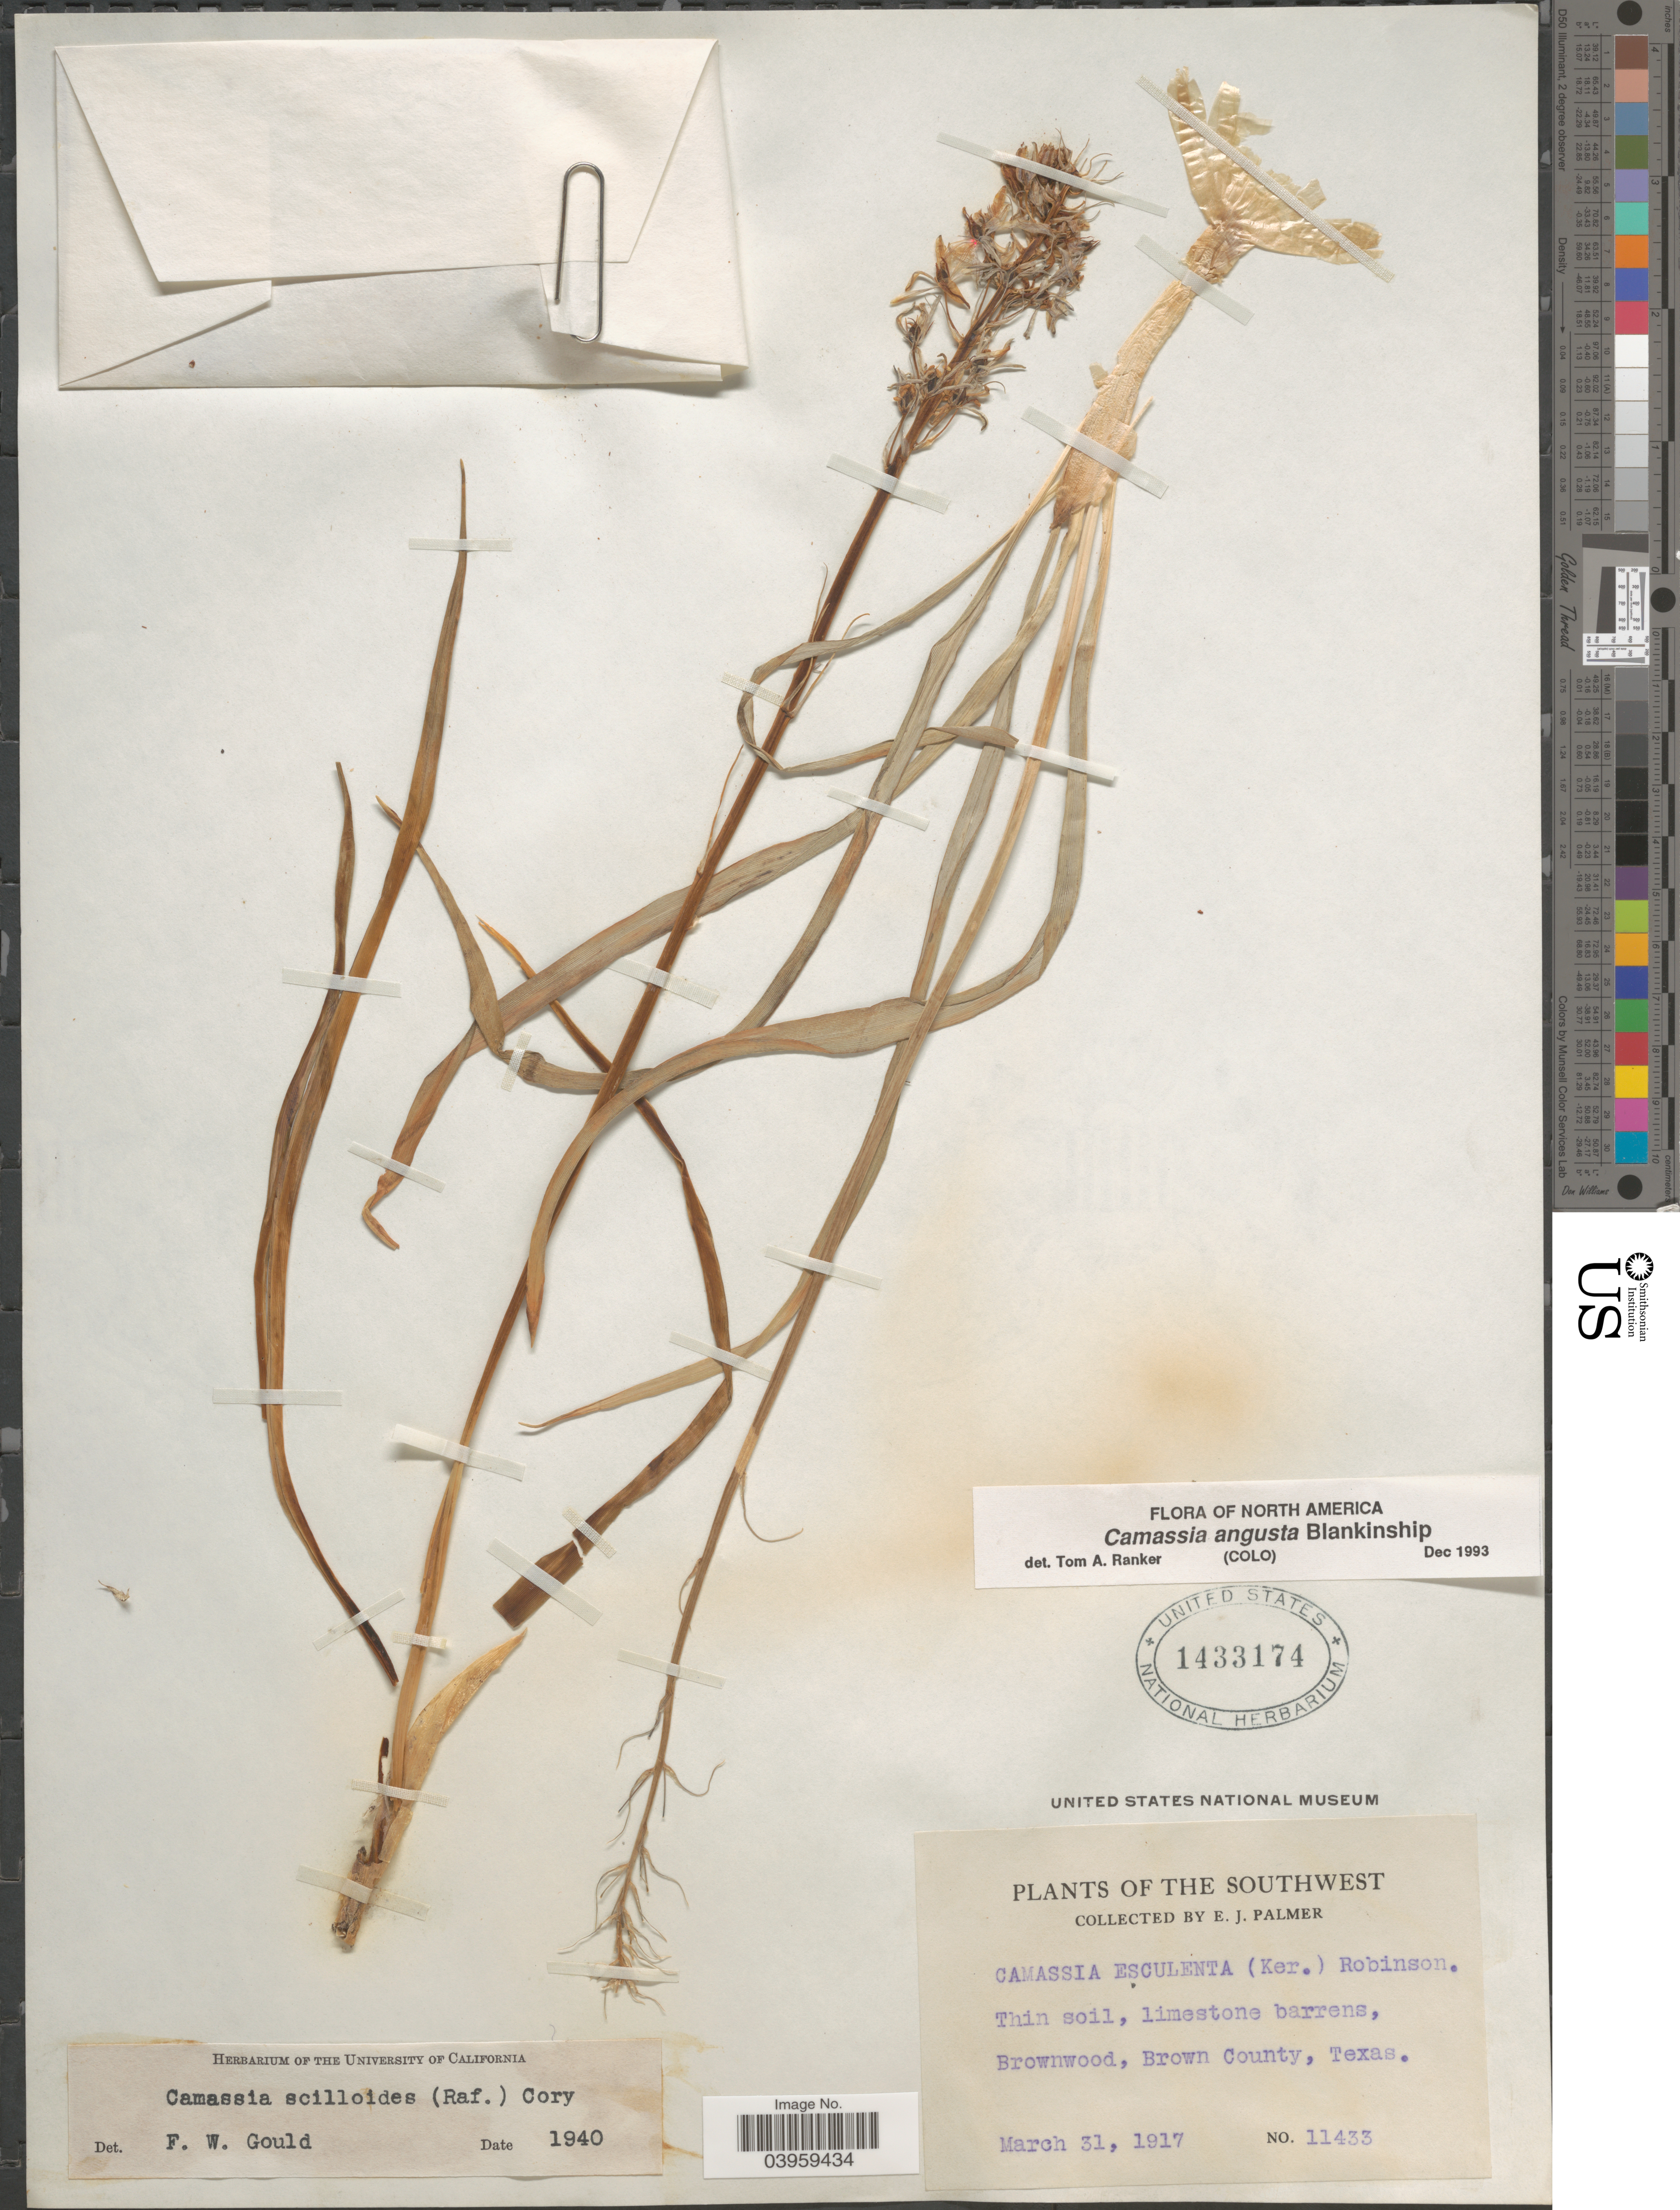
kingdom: Plantae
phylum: Tracheophyta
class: Liliopsida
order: Asparagales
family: Asparagaceae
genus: Camassia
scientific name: Camassia angusta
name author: (Engelm.) Blank.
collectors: E. J. Palmer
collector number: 11433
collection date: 1917-03-31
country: United States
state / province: Texas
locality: The Southwest. Brownwood, Brown County.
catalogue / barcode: US 1433174